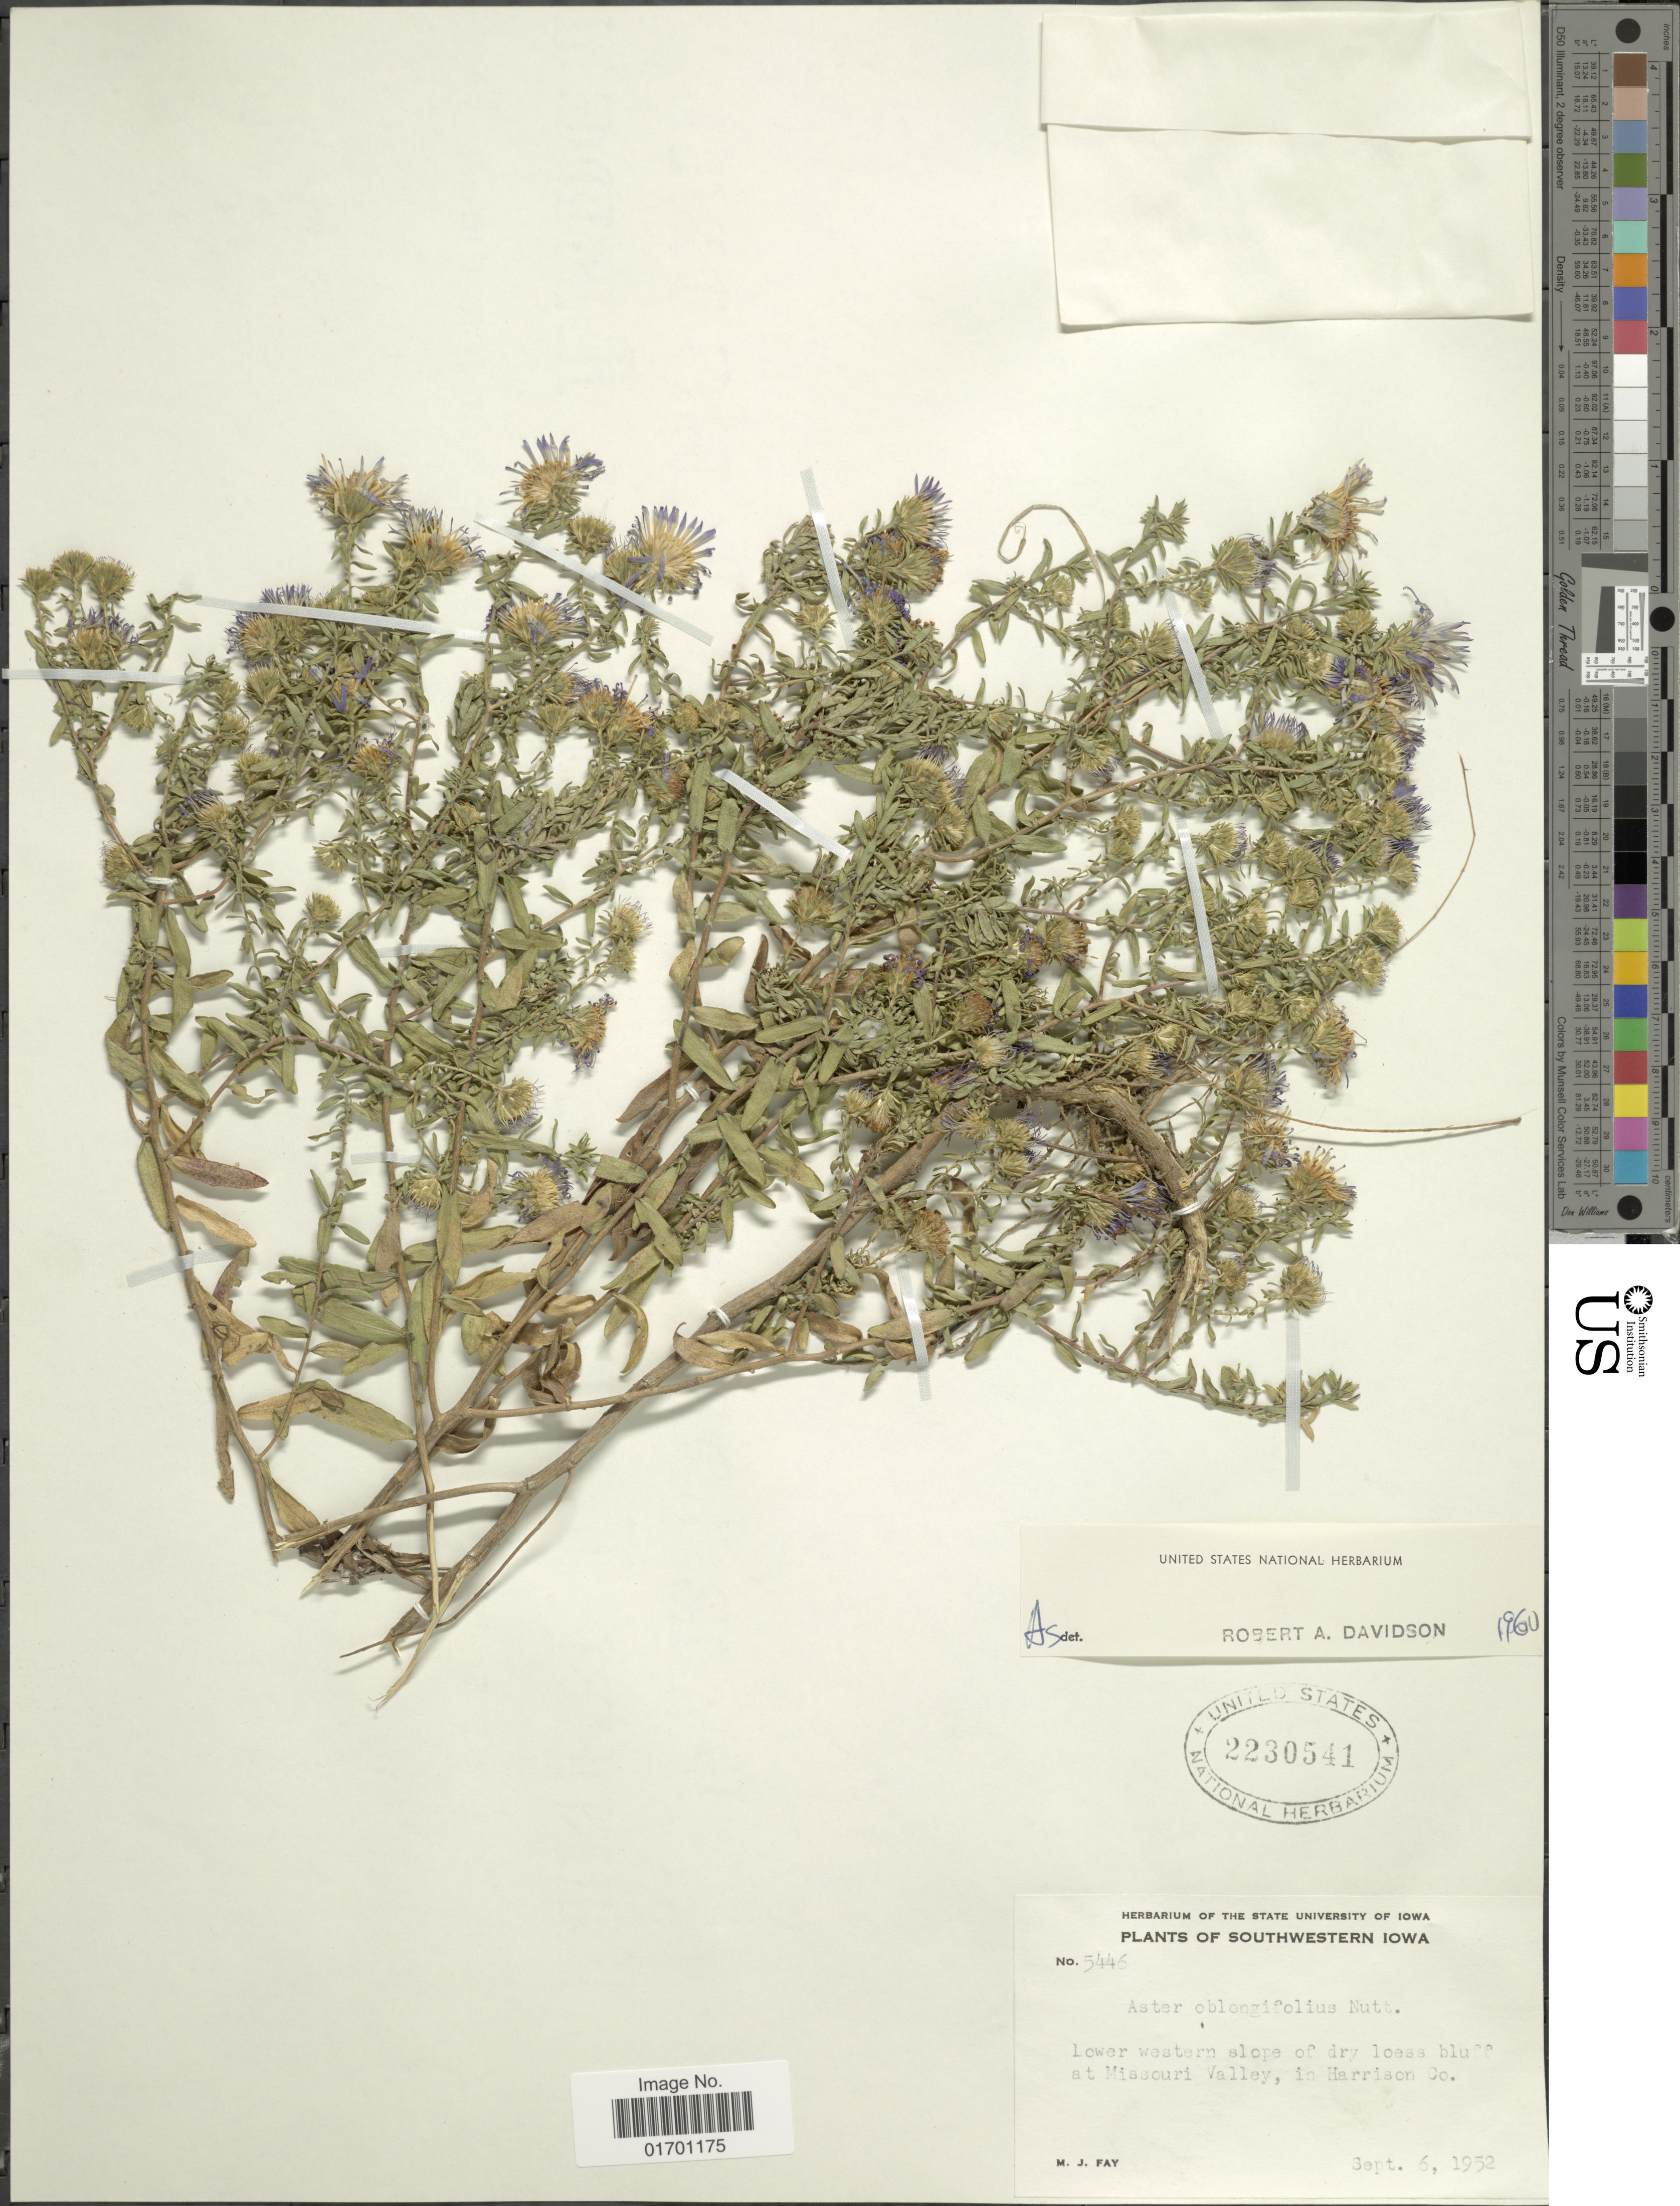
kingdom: Plantae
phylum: Tracheophyta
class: Magnoliopsida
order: Asterales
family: Asteraceae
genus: Symphyotrichum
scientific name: Symphyotrichum oblongifolium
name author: (Nutt.) G.L. Nesom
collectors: M. Fay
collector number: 5446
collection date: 1952-09-06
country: United States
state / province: Iowa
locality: Southwestern Iowa, Lower western slope of dry loess bluff at Missouri Valley, in Harrison Co.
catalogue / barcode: US 2230541